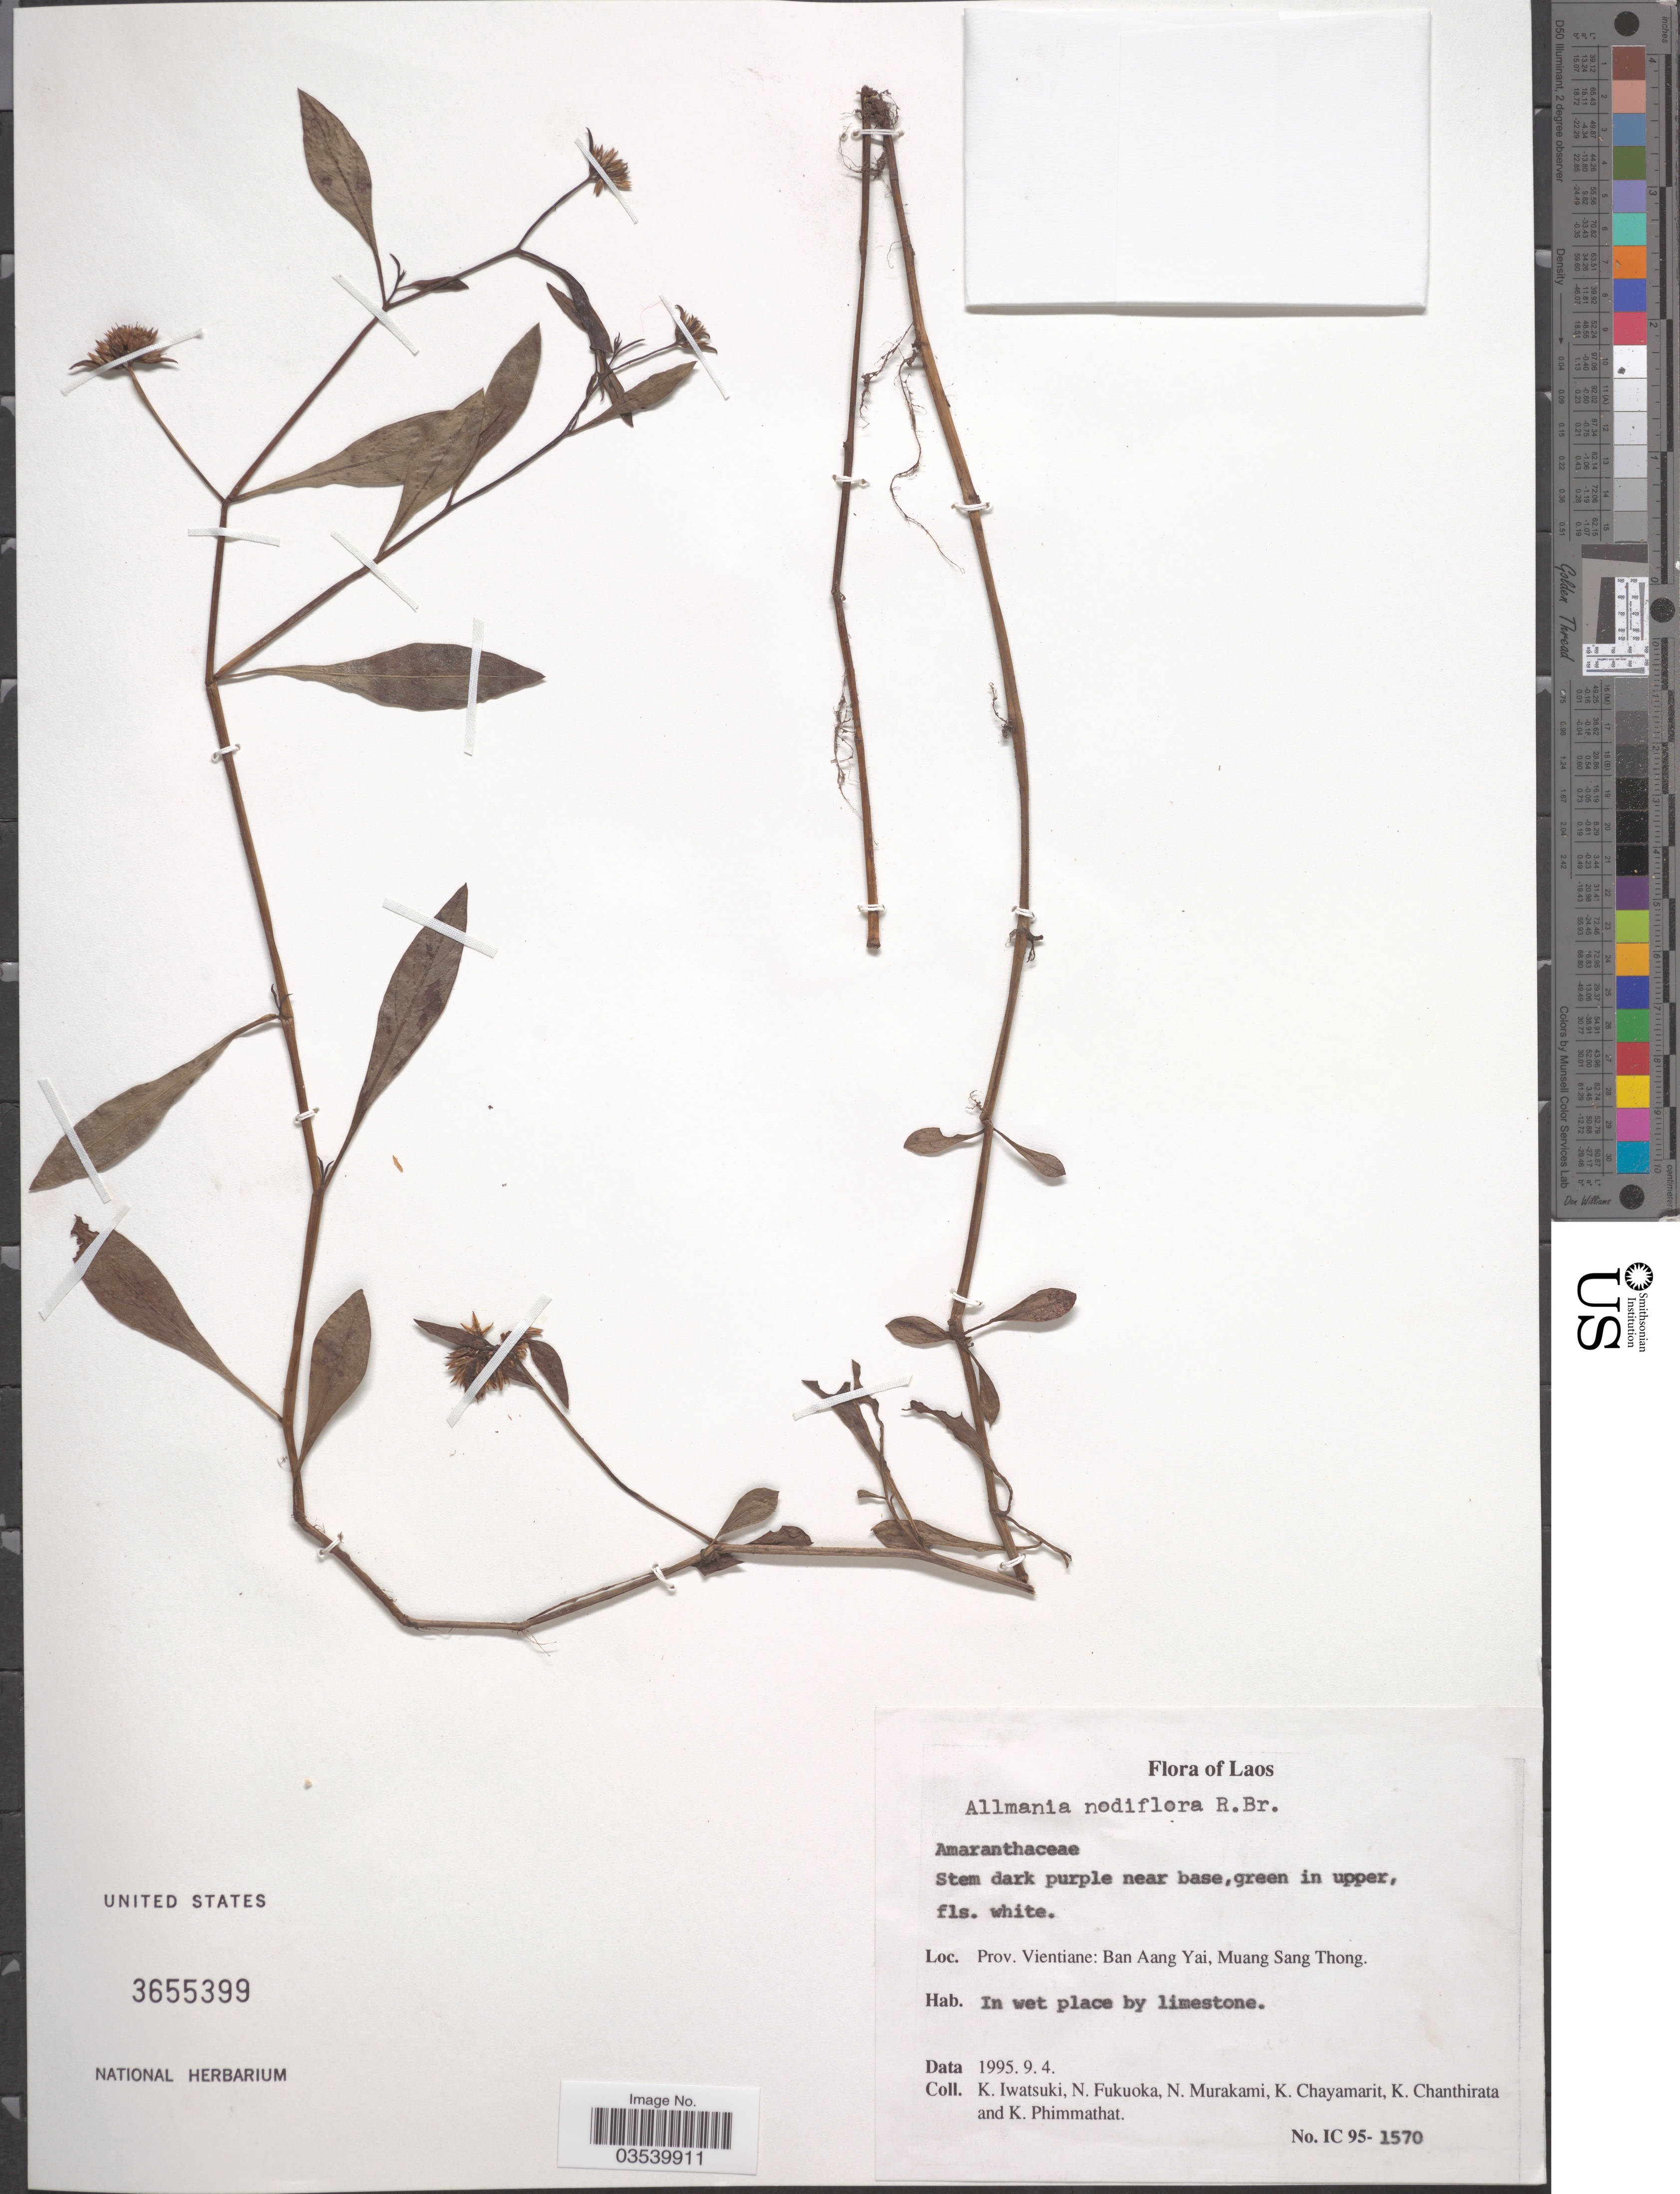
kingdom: Plantae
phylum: Tracheophyta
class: Magnoliopsida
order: Caryophyllales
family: Amaranthaceae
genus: Allmania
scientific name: Allmania nodiflora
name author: (L.) R. Br. ex Wight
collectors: K. Iwatsuki, N. Fukuoka, N. Murakami, K. Chayamarit & et al.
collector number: IC95-1570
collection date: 1995-09-04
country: Laos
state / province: Viangchan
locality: Prov. Vientiane: Ban Aang Yai, Muang Sang Thong.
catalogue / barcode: US 3655399